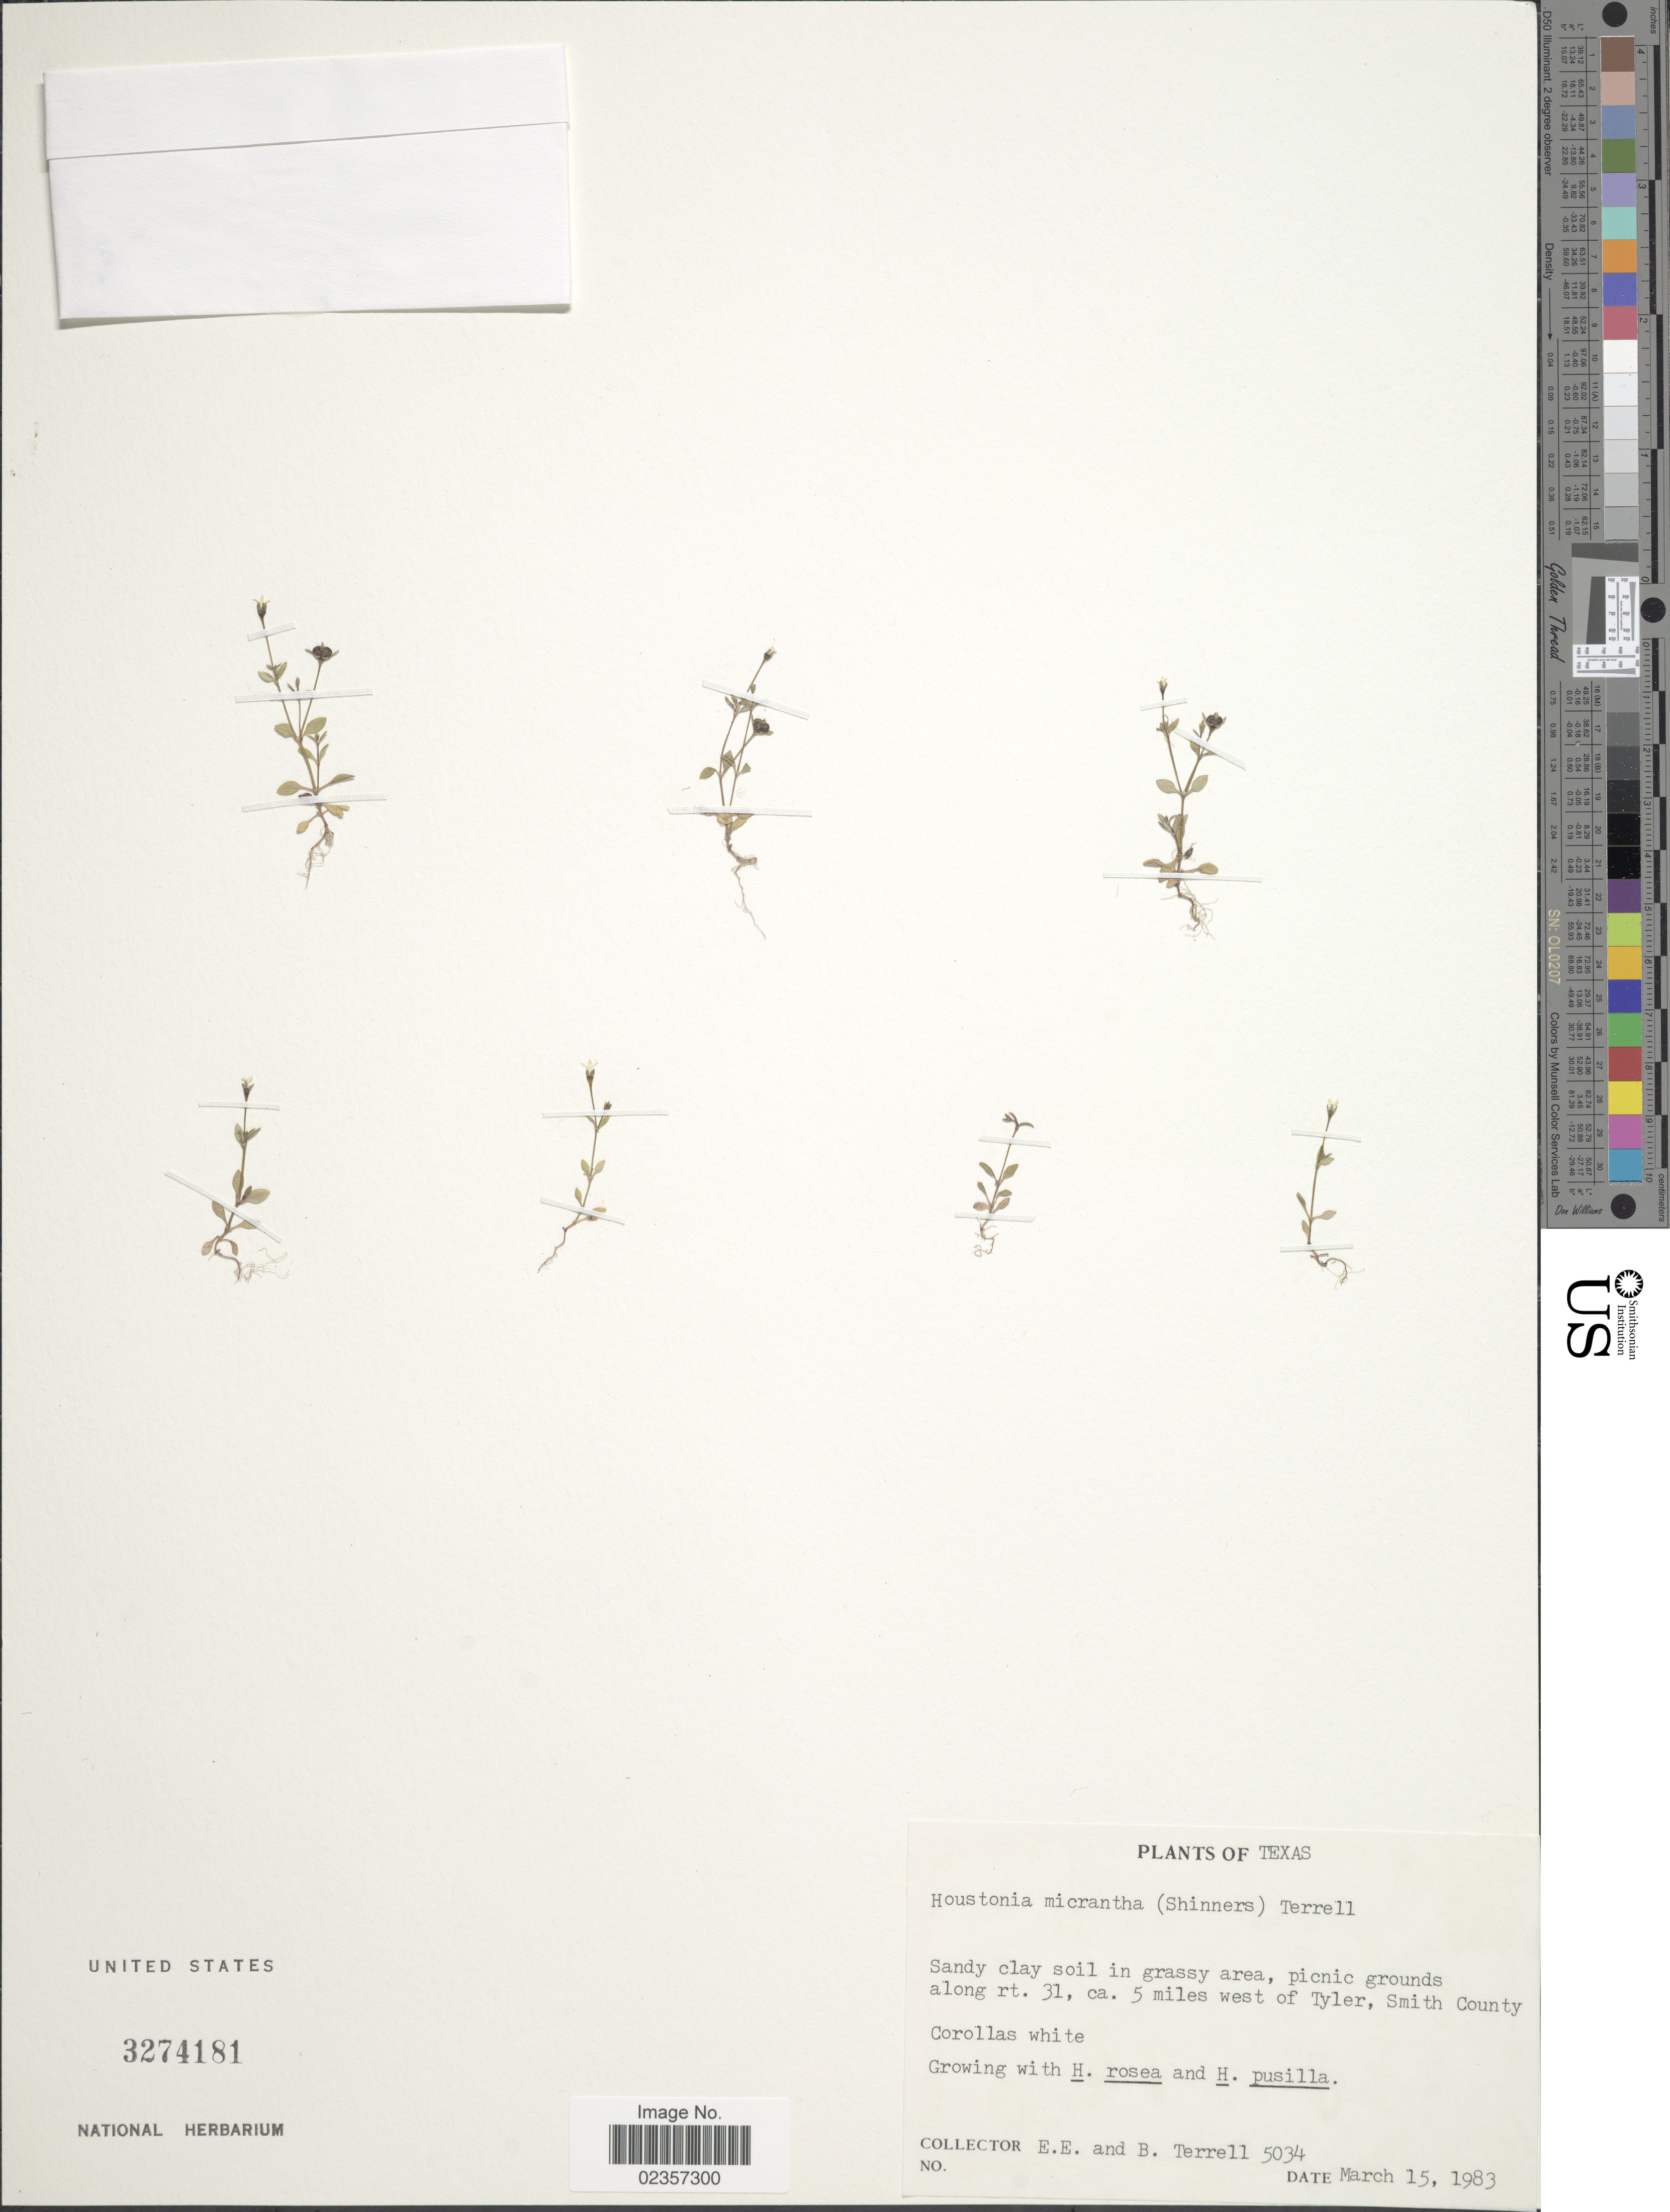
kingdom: Plantae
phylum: Tracheophyta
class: Magnoliopsida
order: Gentianales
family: Rubiaceae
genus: Houstonia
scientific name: Houstonia micrantha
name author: (Shinners) Terrell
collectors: E. E. Terrell & B. Terrell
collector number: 5034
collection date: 1983-03-15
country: United States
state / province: Texas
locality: Picnic grounds along rt. 31, ca. 5 miles west of Tyler, Smith County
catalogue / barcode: US 3274181